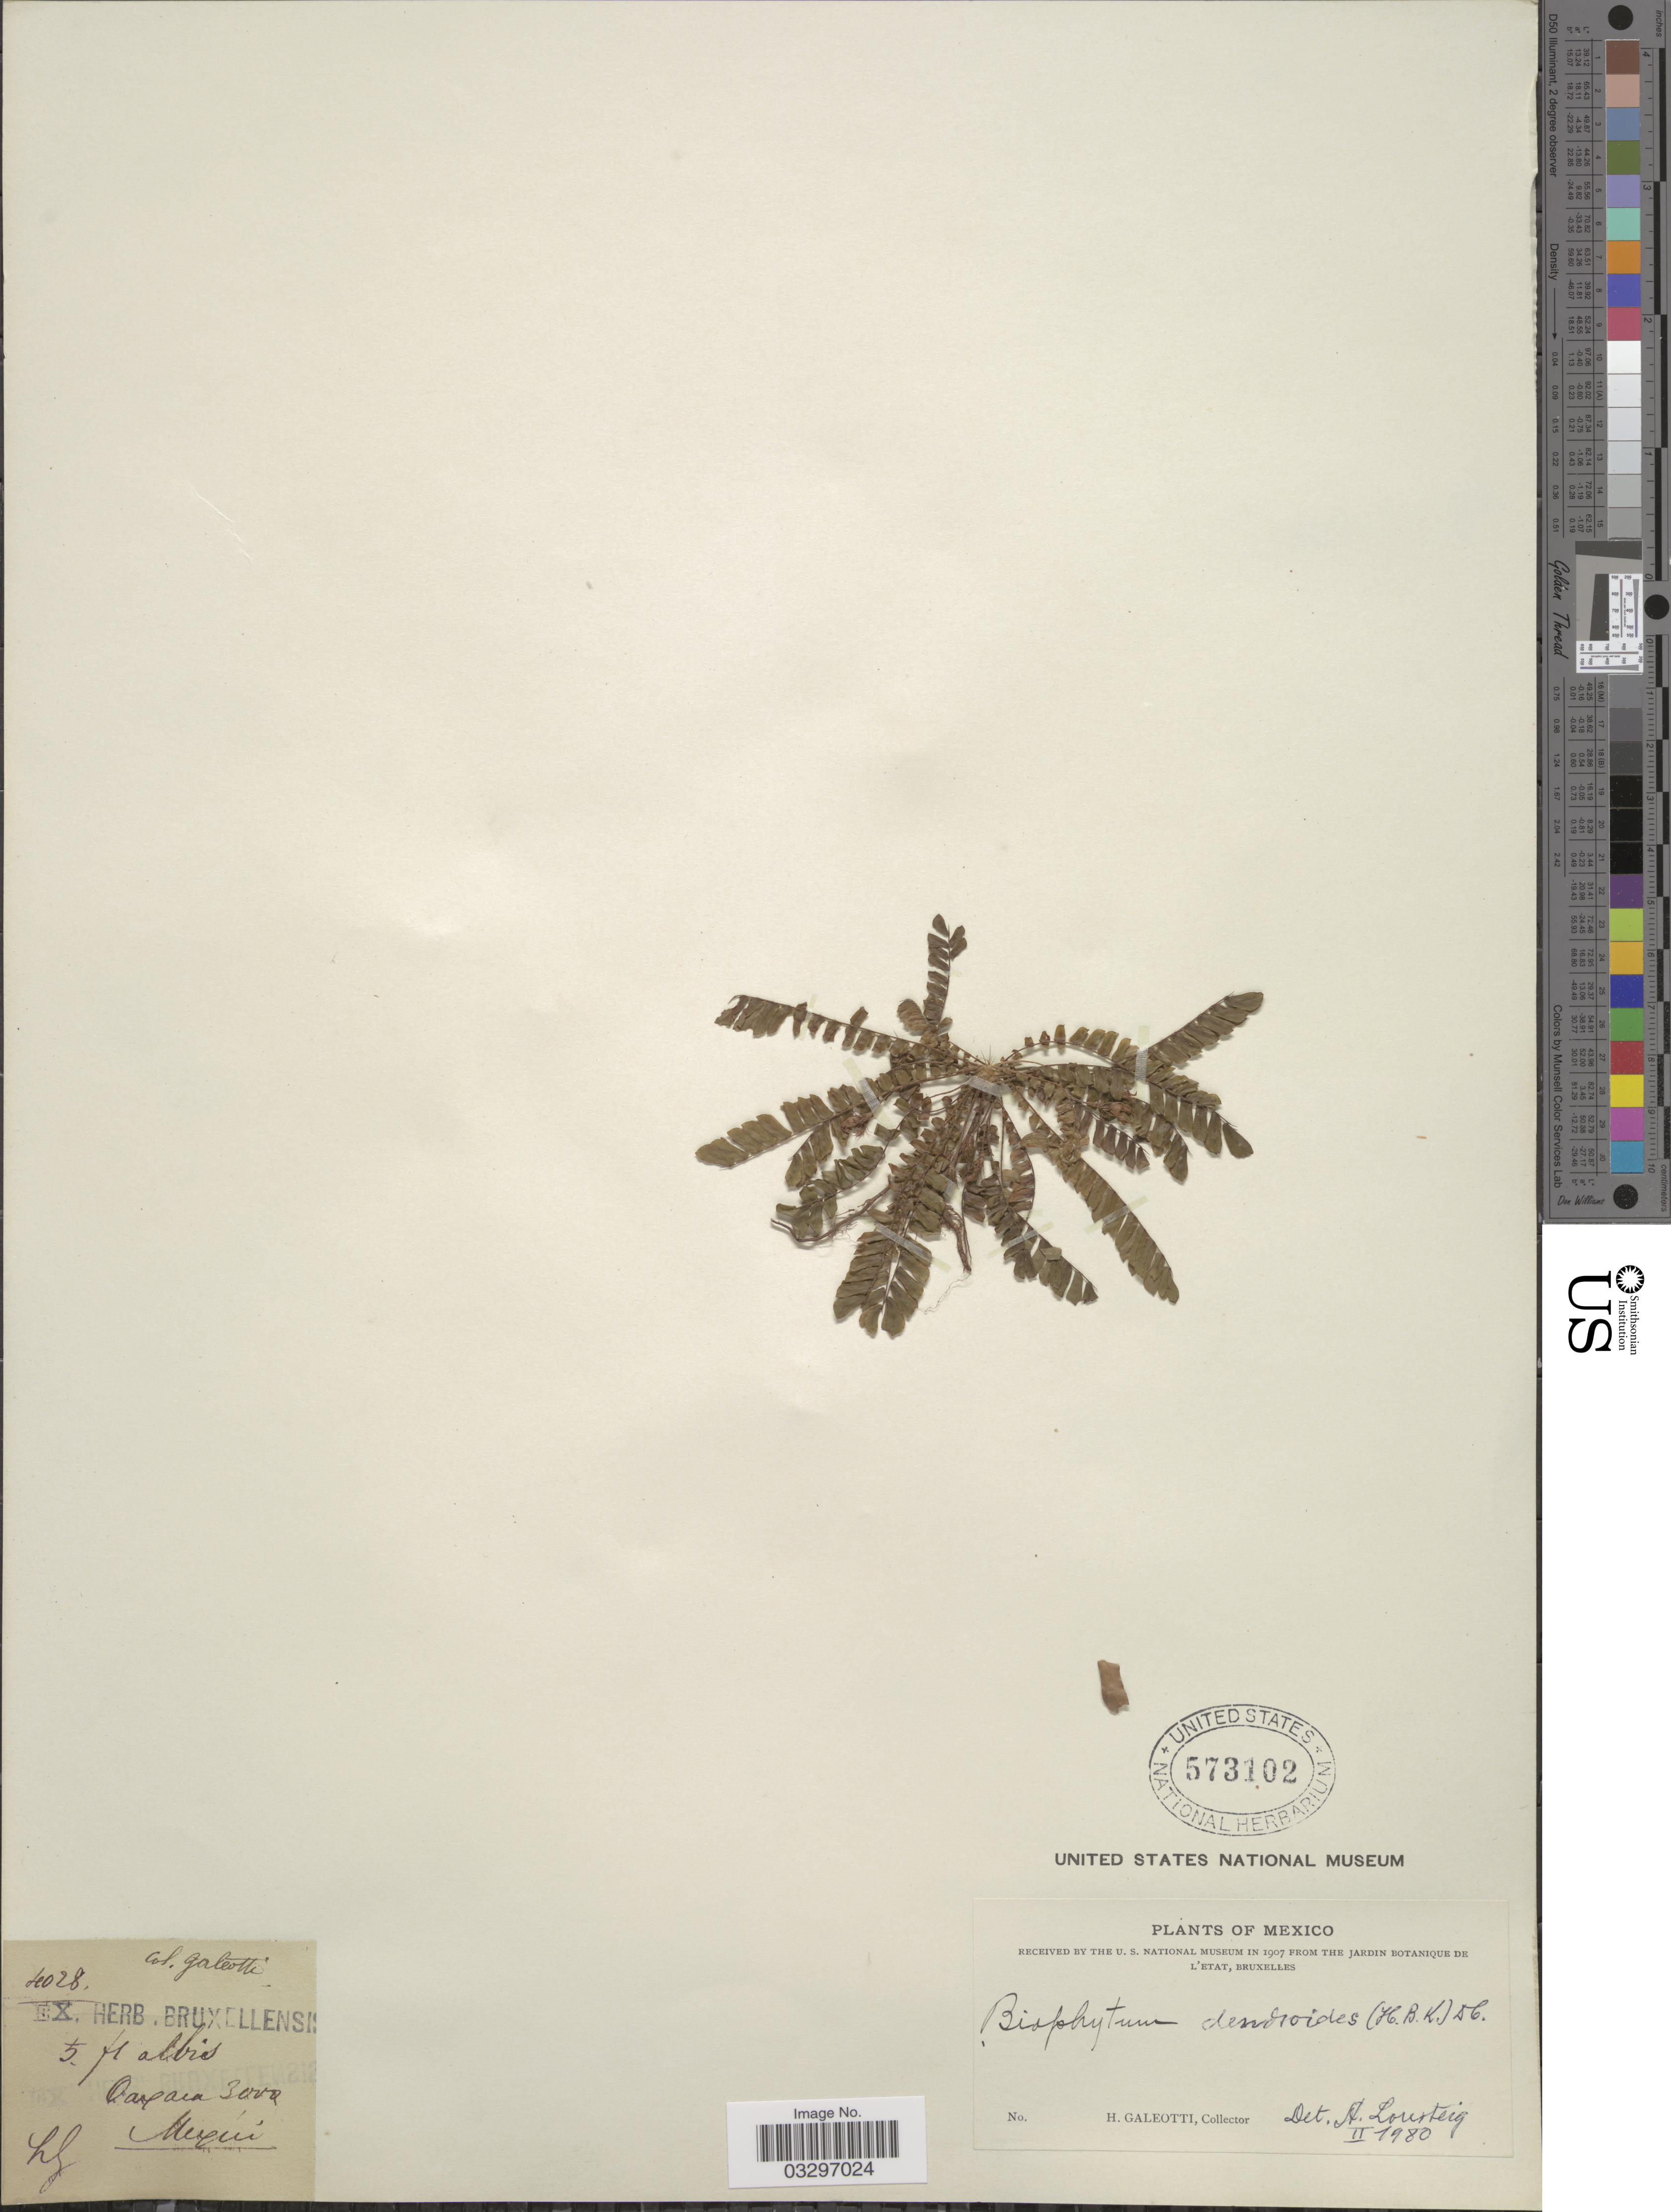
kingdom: Plantae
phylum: Tracheophyta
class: Magnoliopsida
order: Oxalidales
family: Oxalidaceae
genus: Biophytum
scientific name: Biophytum dendroides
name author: (Kunth) DC.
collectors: H. G. Galeotti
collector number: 4028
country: Mexico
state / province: Oaxaca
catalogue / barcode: US 573102